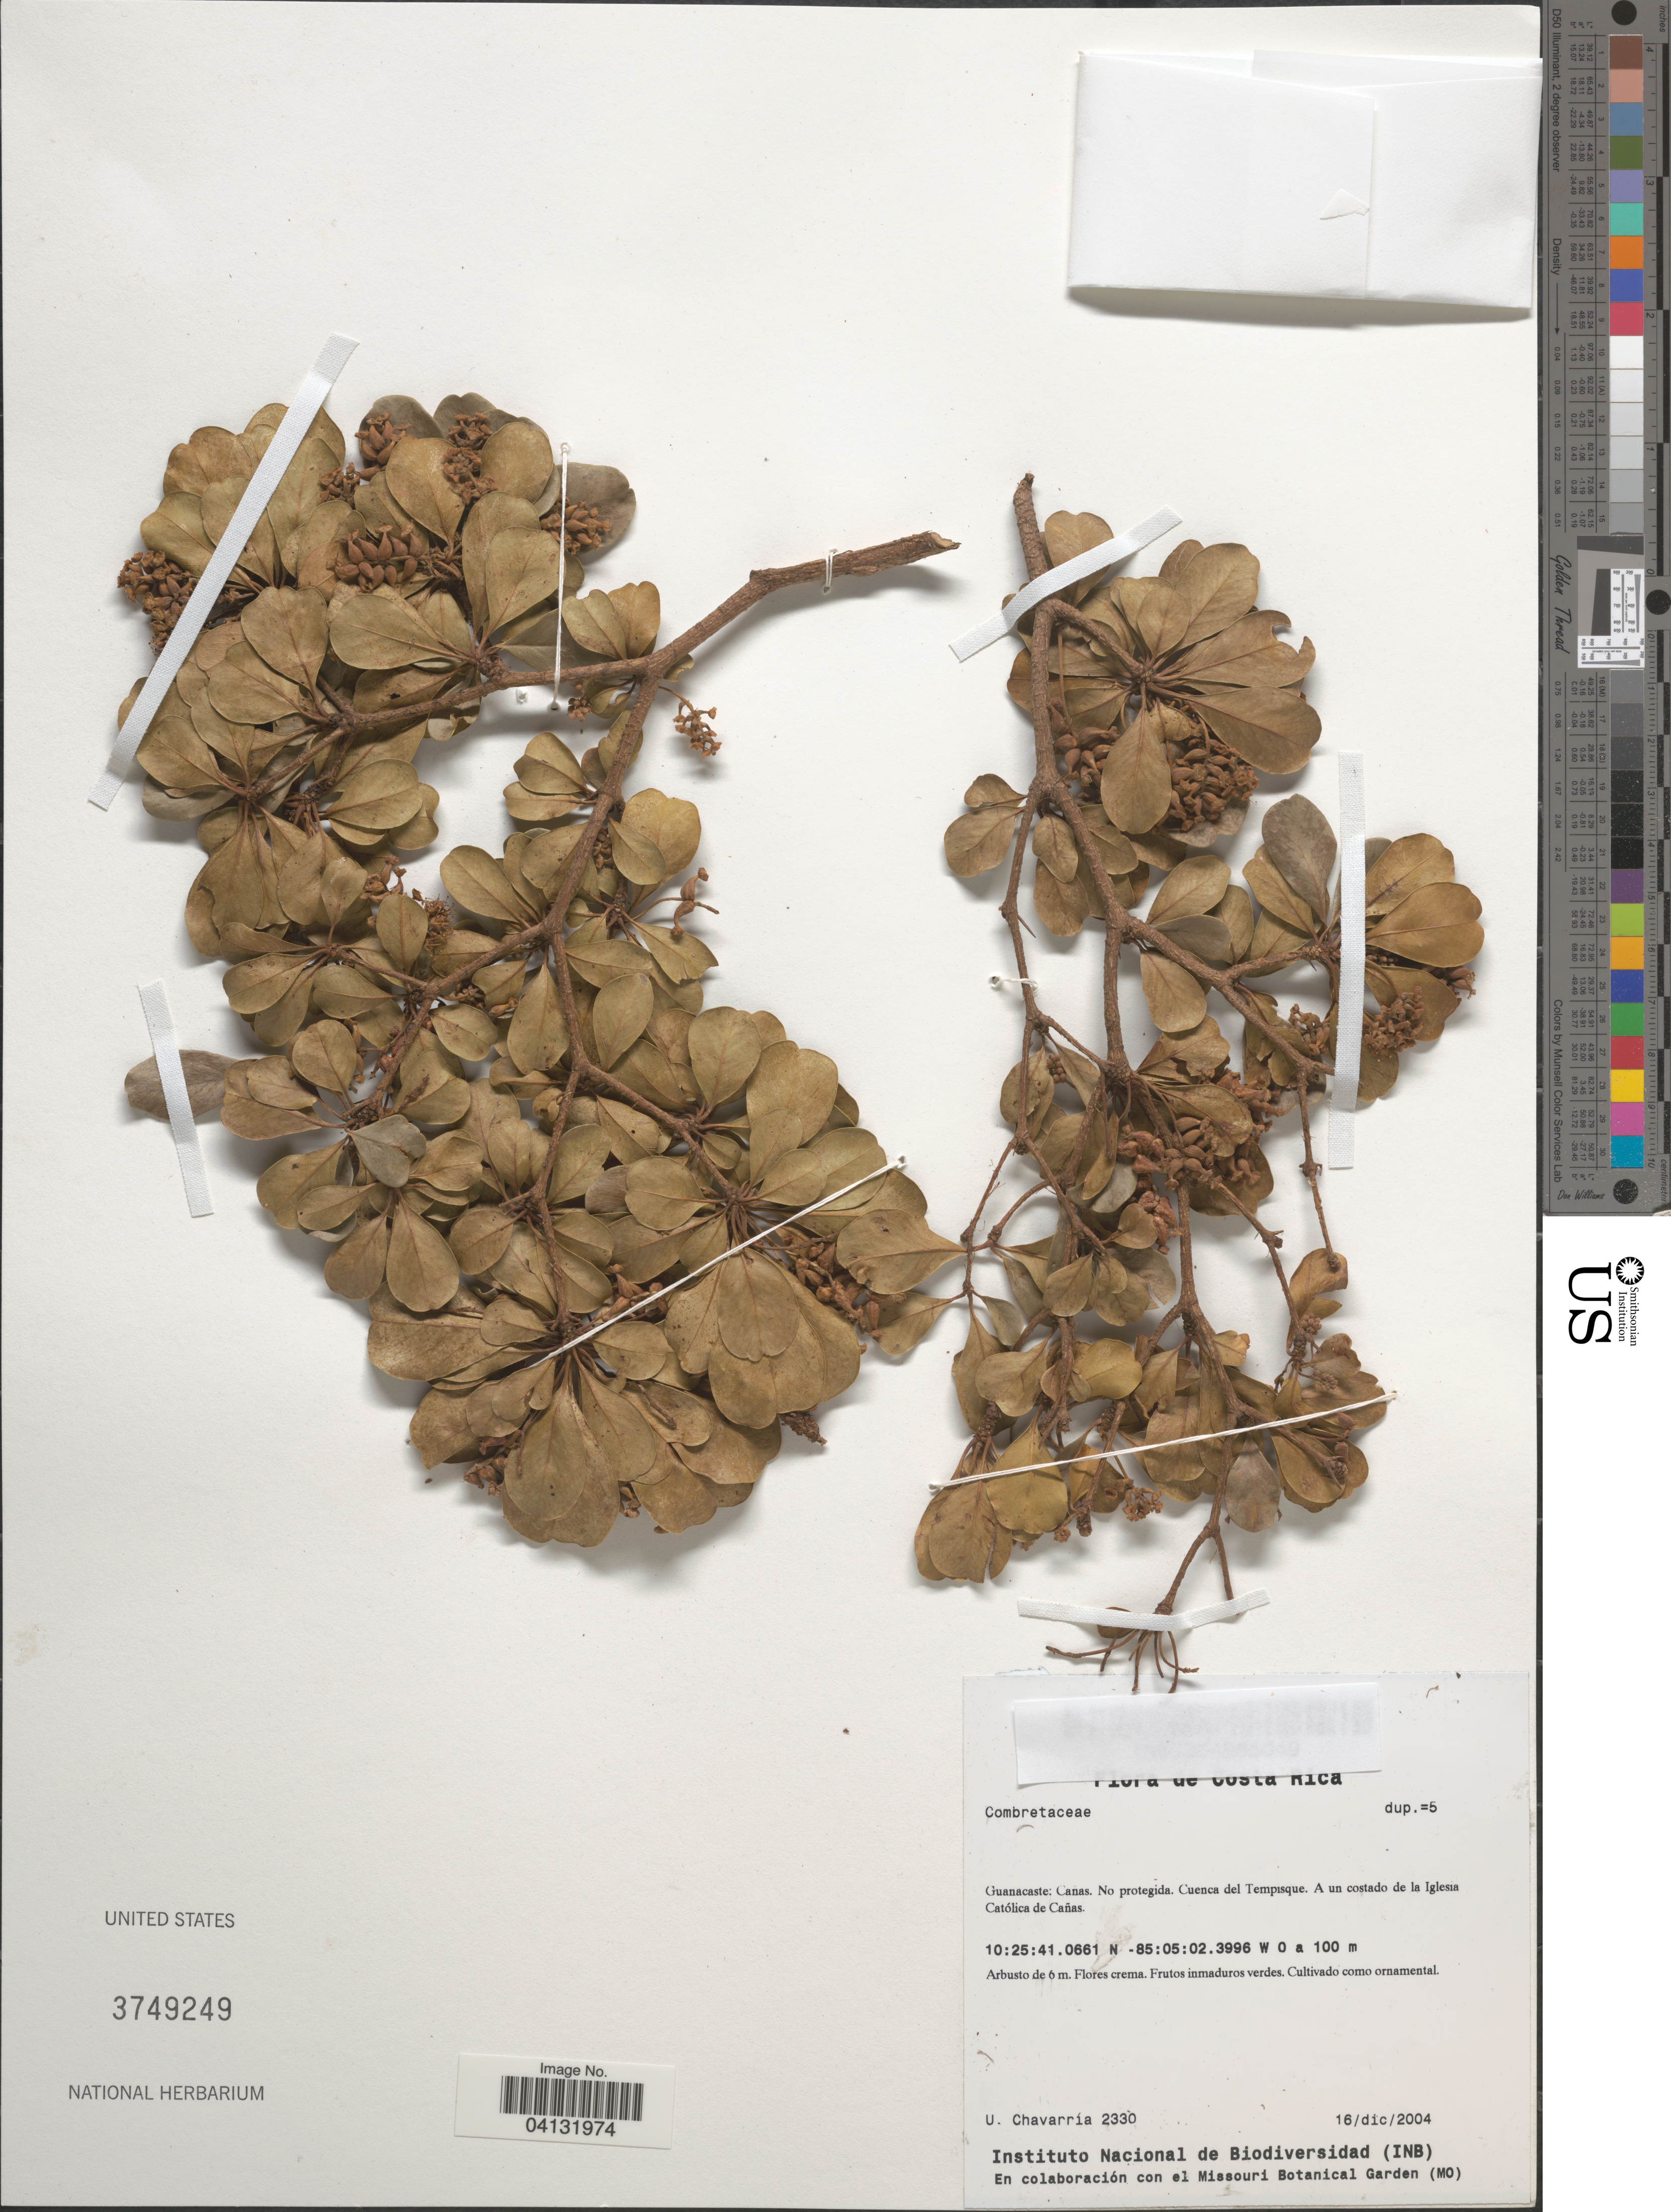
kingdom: Plantae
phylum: Tracheophyta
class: Magnoliopsida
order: Myrtales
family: Combretaceae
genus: Terminalia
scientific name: Terminalia buceras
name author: (L.) C. Wright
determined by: Liesner, R. L.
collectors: U. Chavarría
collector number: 2330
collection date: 2004-12-16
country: Costa Rica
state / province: Guanacaste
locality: Canas. No protegida. Cuenca del Tempisque. A un costado de la Iglesia Católica de Cañas.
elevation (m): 0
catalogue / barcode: US 3749249